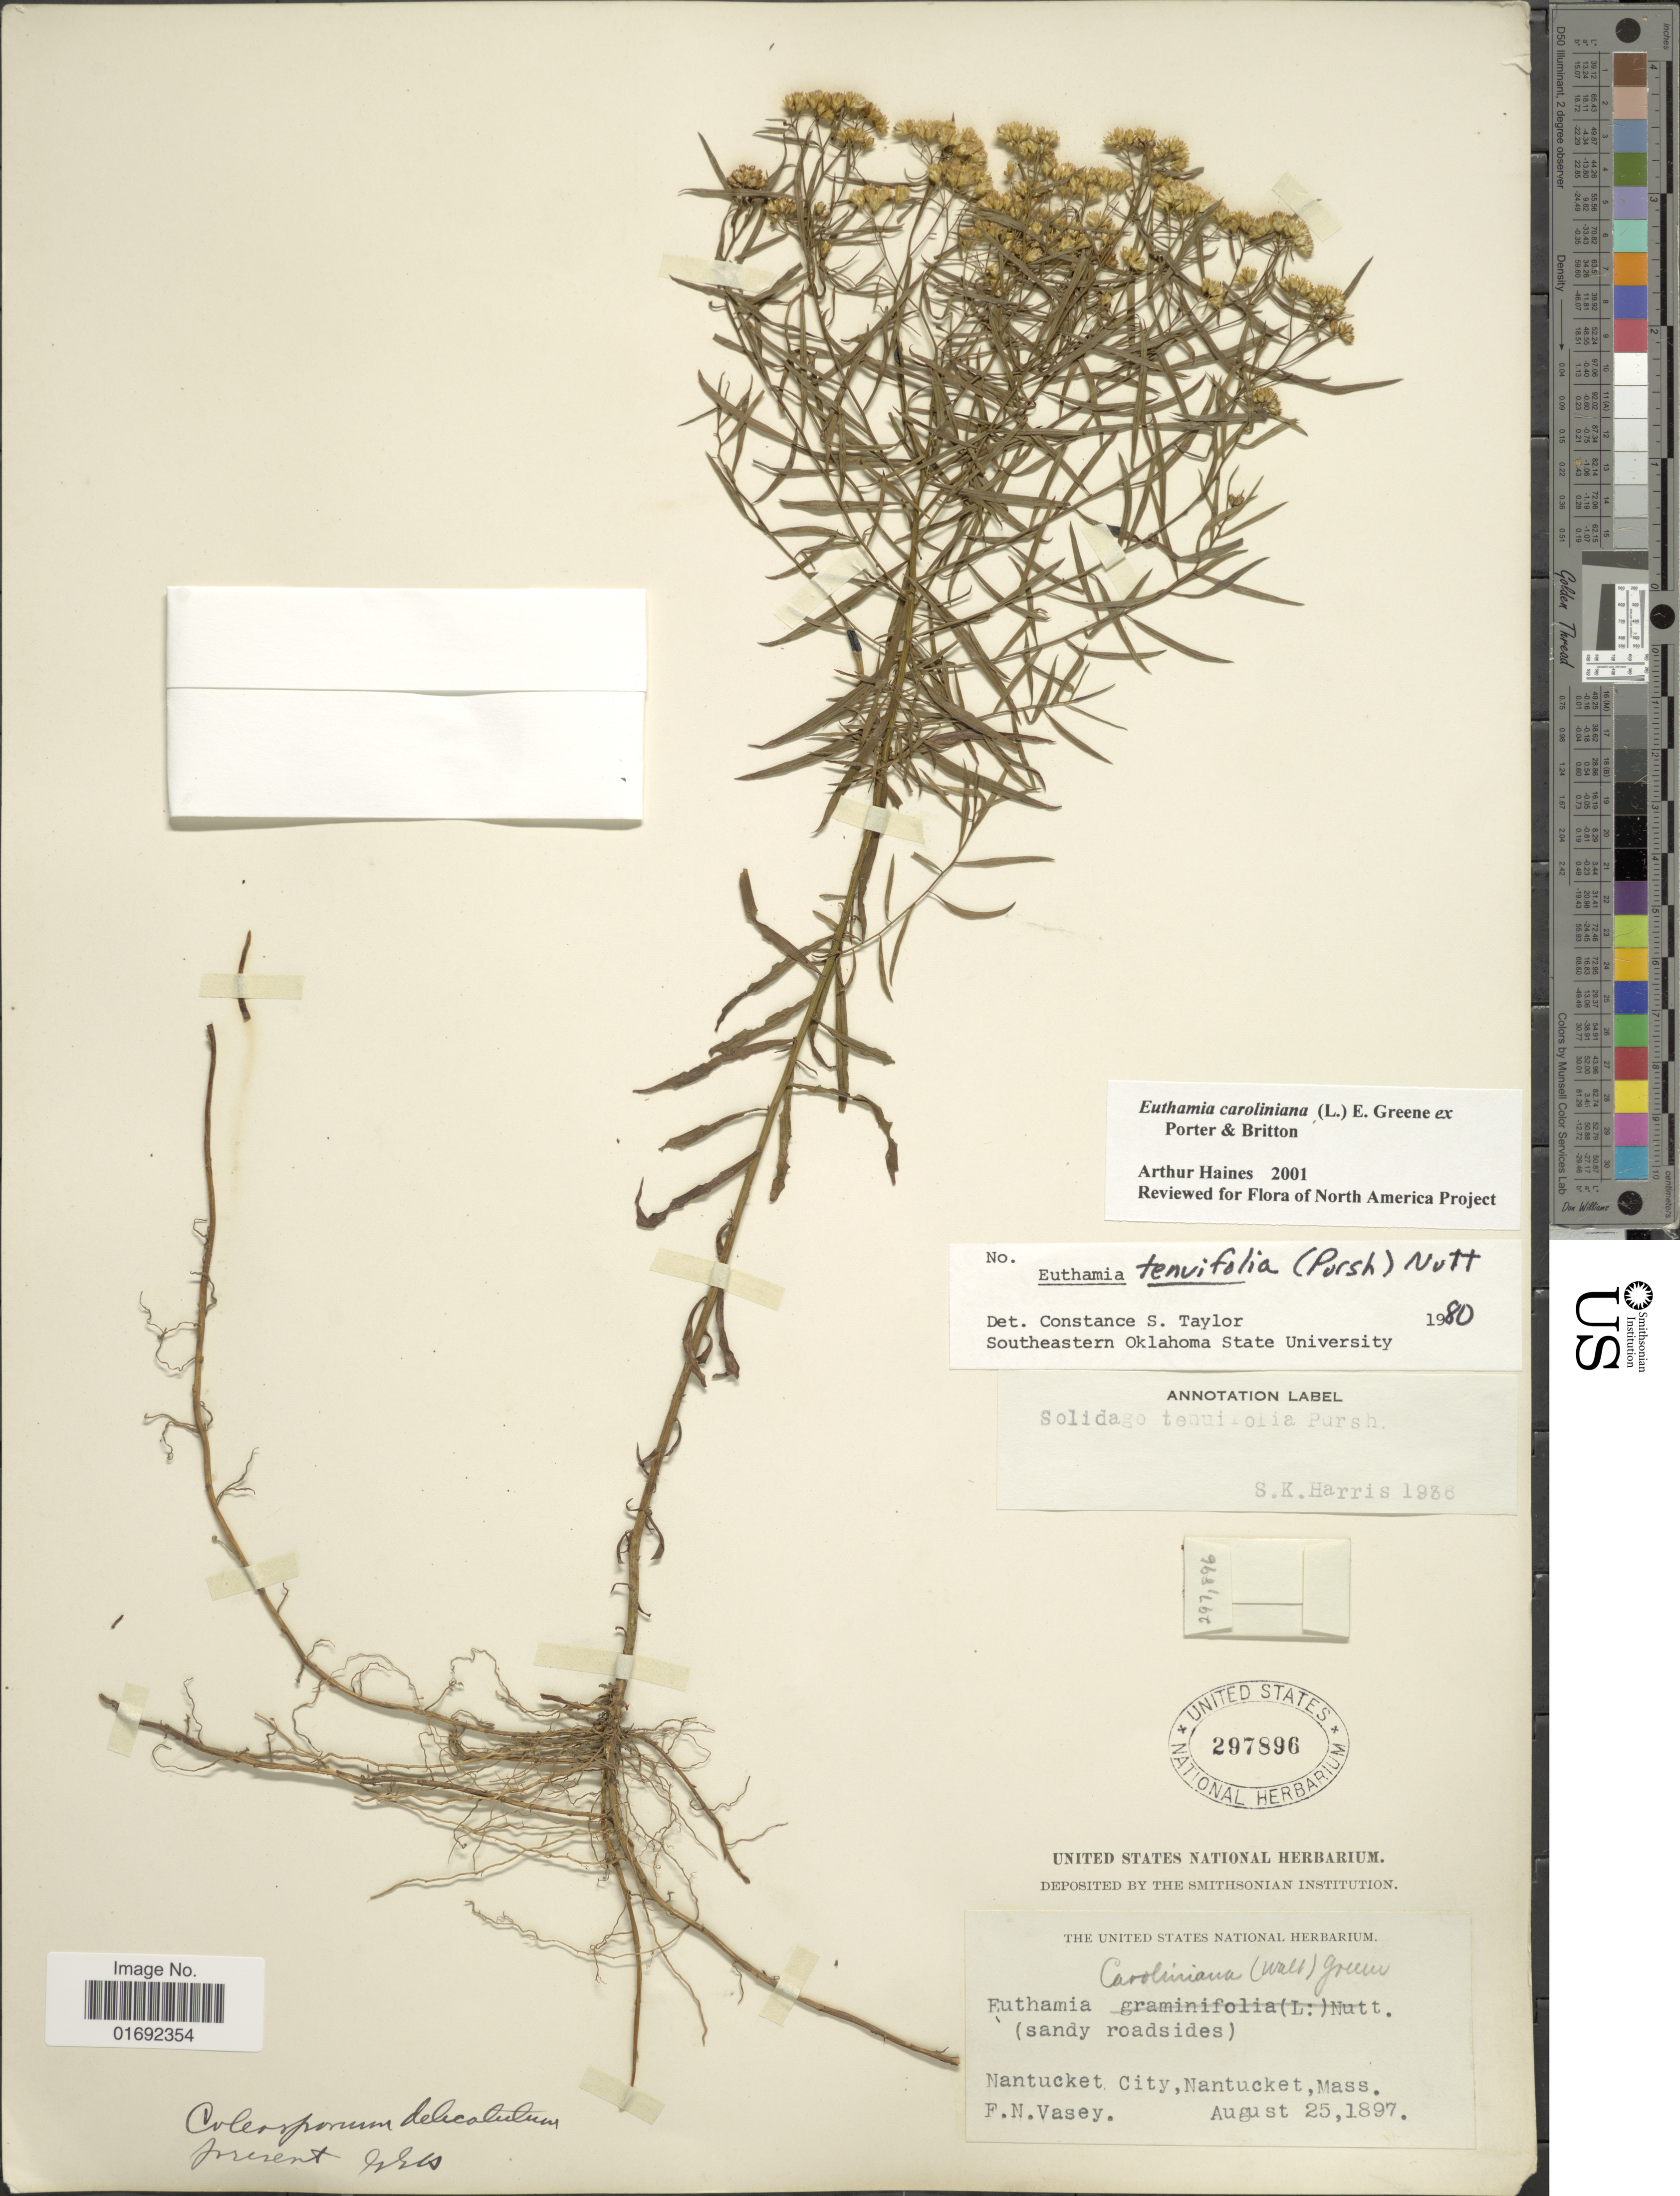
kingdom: Plantae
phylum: Tracheophyta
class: Magnoliopsida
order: Asterales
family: Asteraceae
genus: Euthamia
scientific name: Euthamia caroliniana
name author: (L.) Greene ex Porter & Britton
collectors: F. N. Vasey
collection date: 1897-08-25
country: United States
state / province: Massachusetts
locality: Nantucket City, Nantucket, Mass.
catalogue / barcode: US 297896